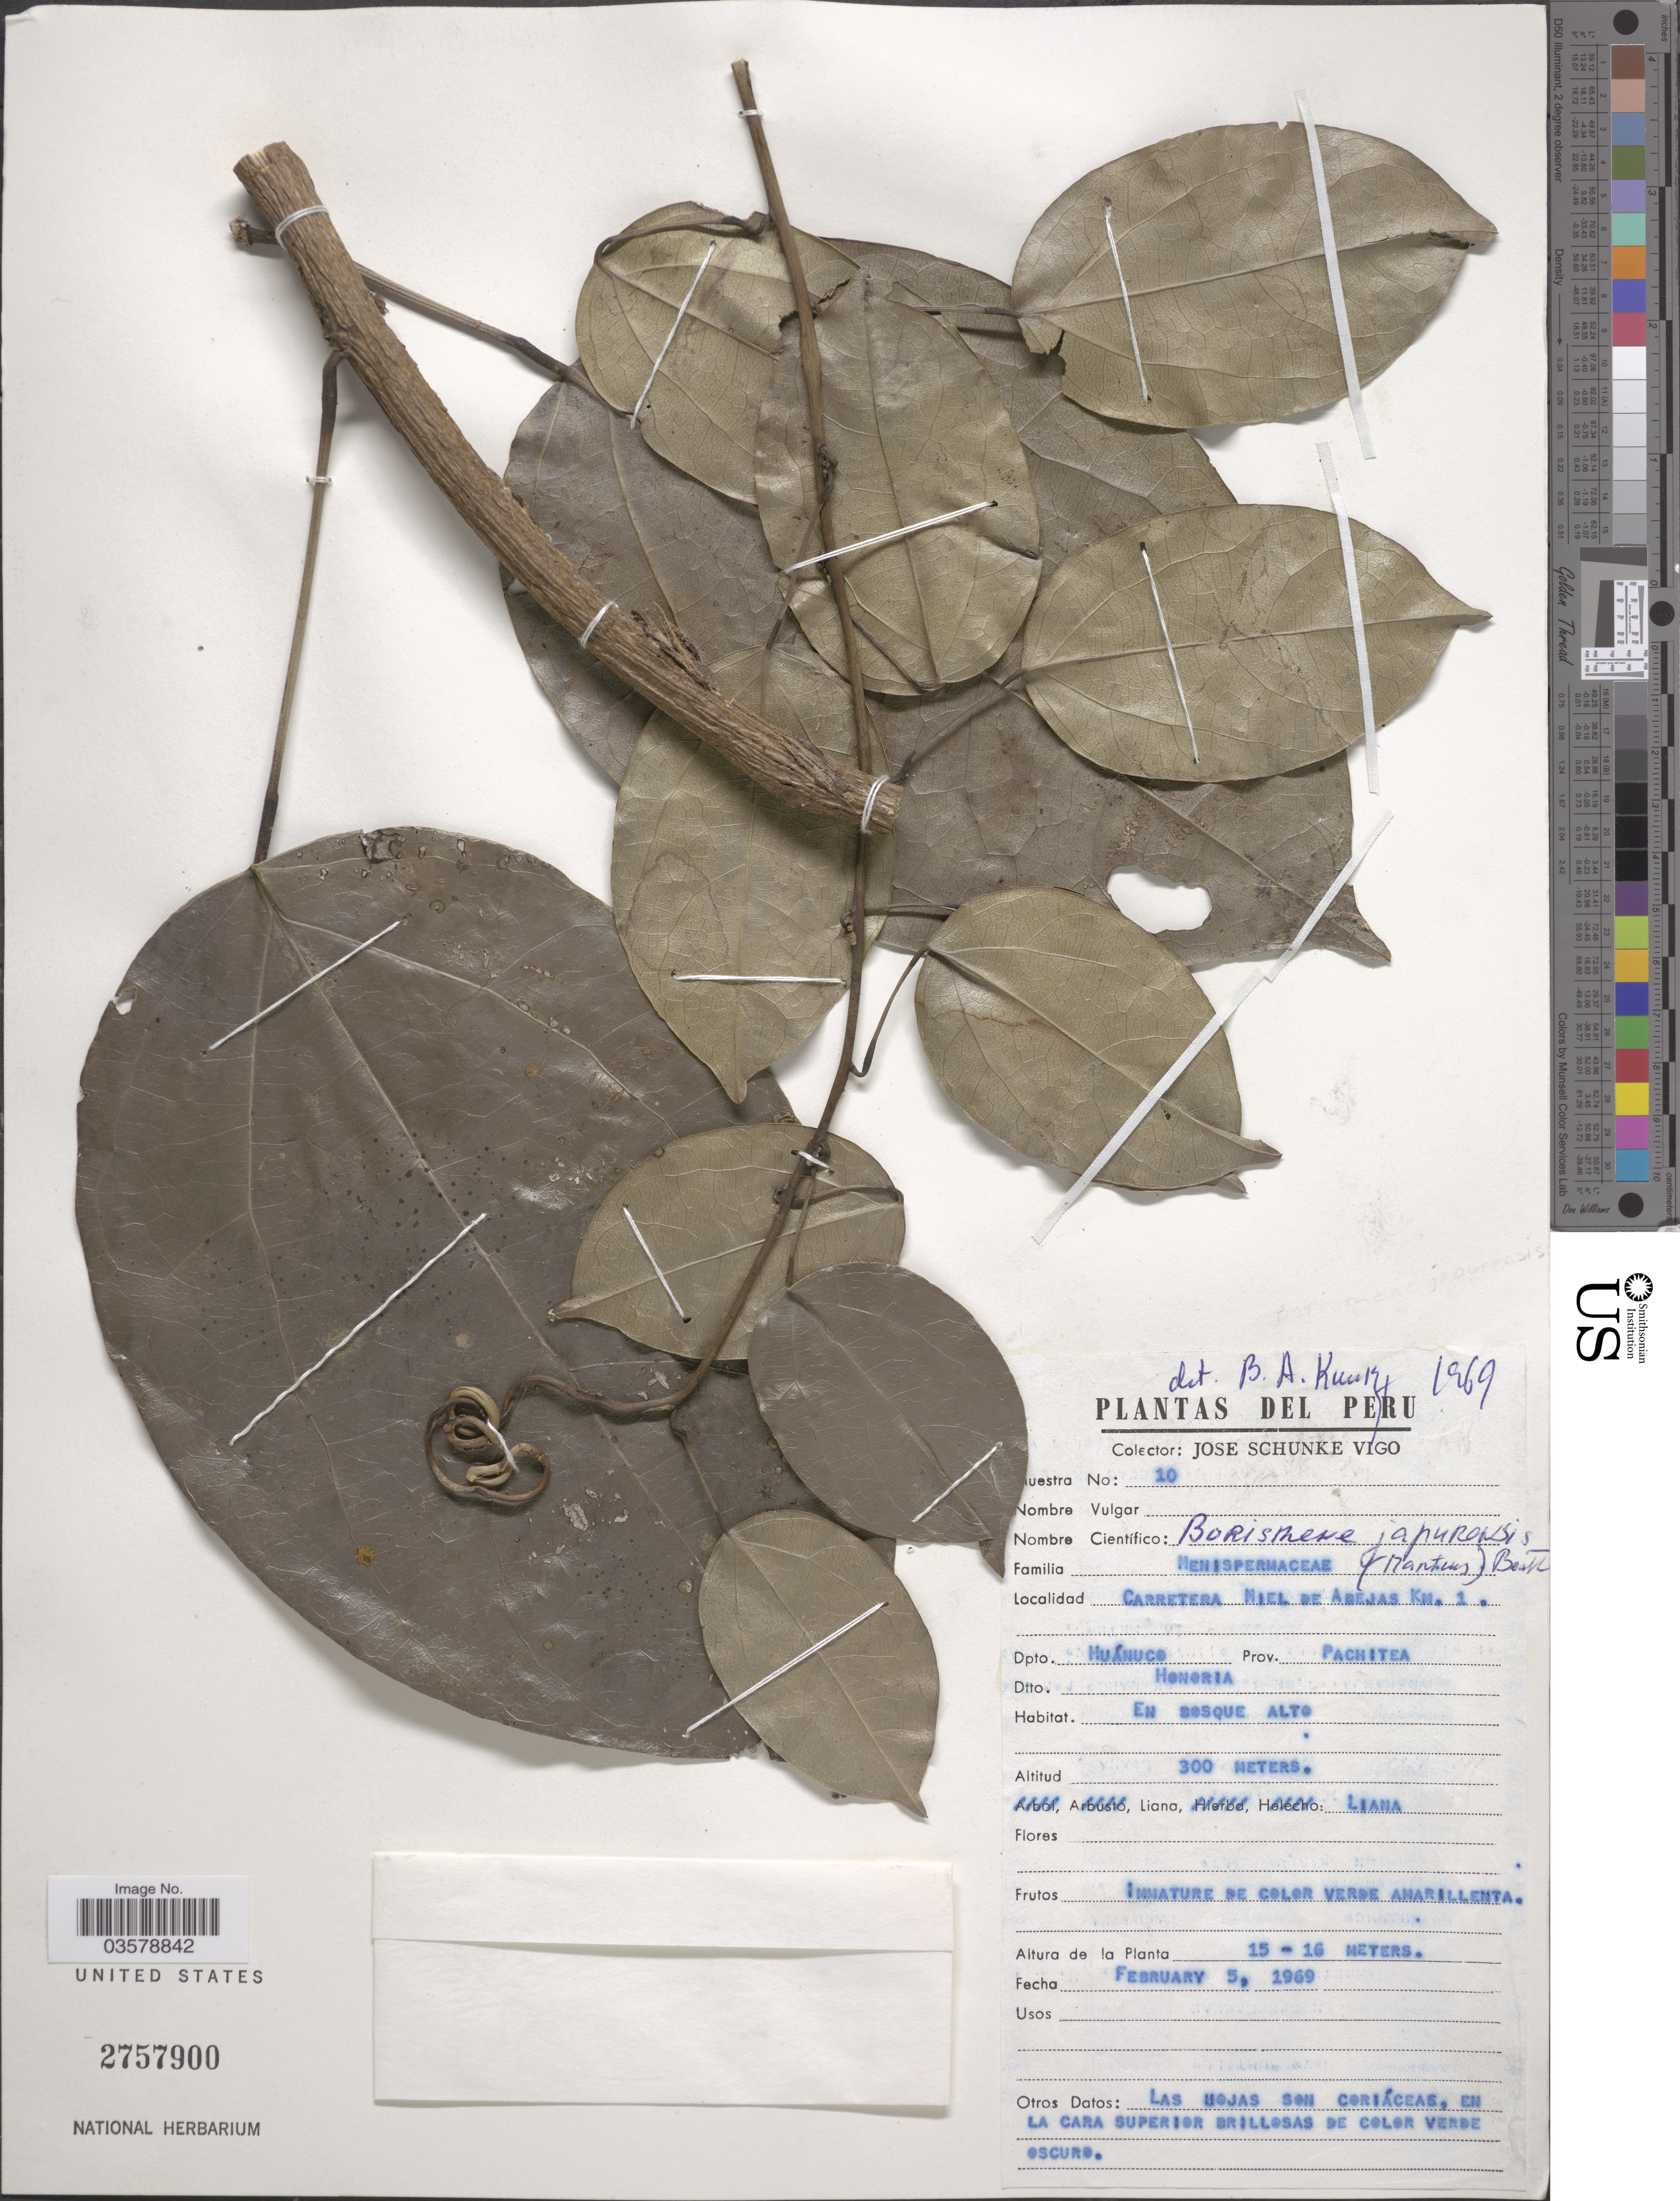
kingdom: Plantae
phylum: Tracheophyta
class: Magnoliopsida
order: Ranunculales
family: Menispermaceae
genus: Borismene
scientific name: Borismene japurensis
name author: (Mart.) Barneby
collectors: J. Schunke Vigo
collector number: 10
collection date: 1969-02-05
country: Peru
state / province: Huánuco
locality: Carretera Miel de Abejas km. 1. Dpto. Huánuco, Prov. Pachitea. Dtto. Honoria. En bosque alto.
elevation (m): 300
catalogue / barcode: US 2757900